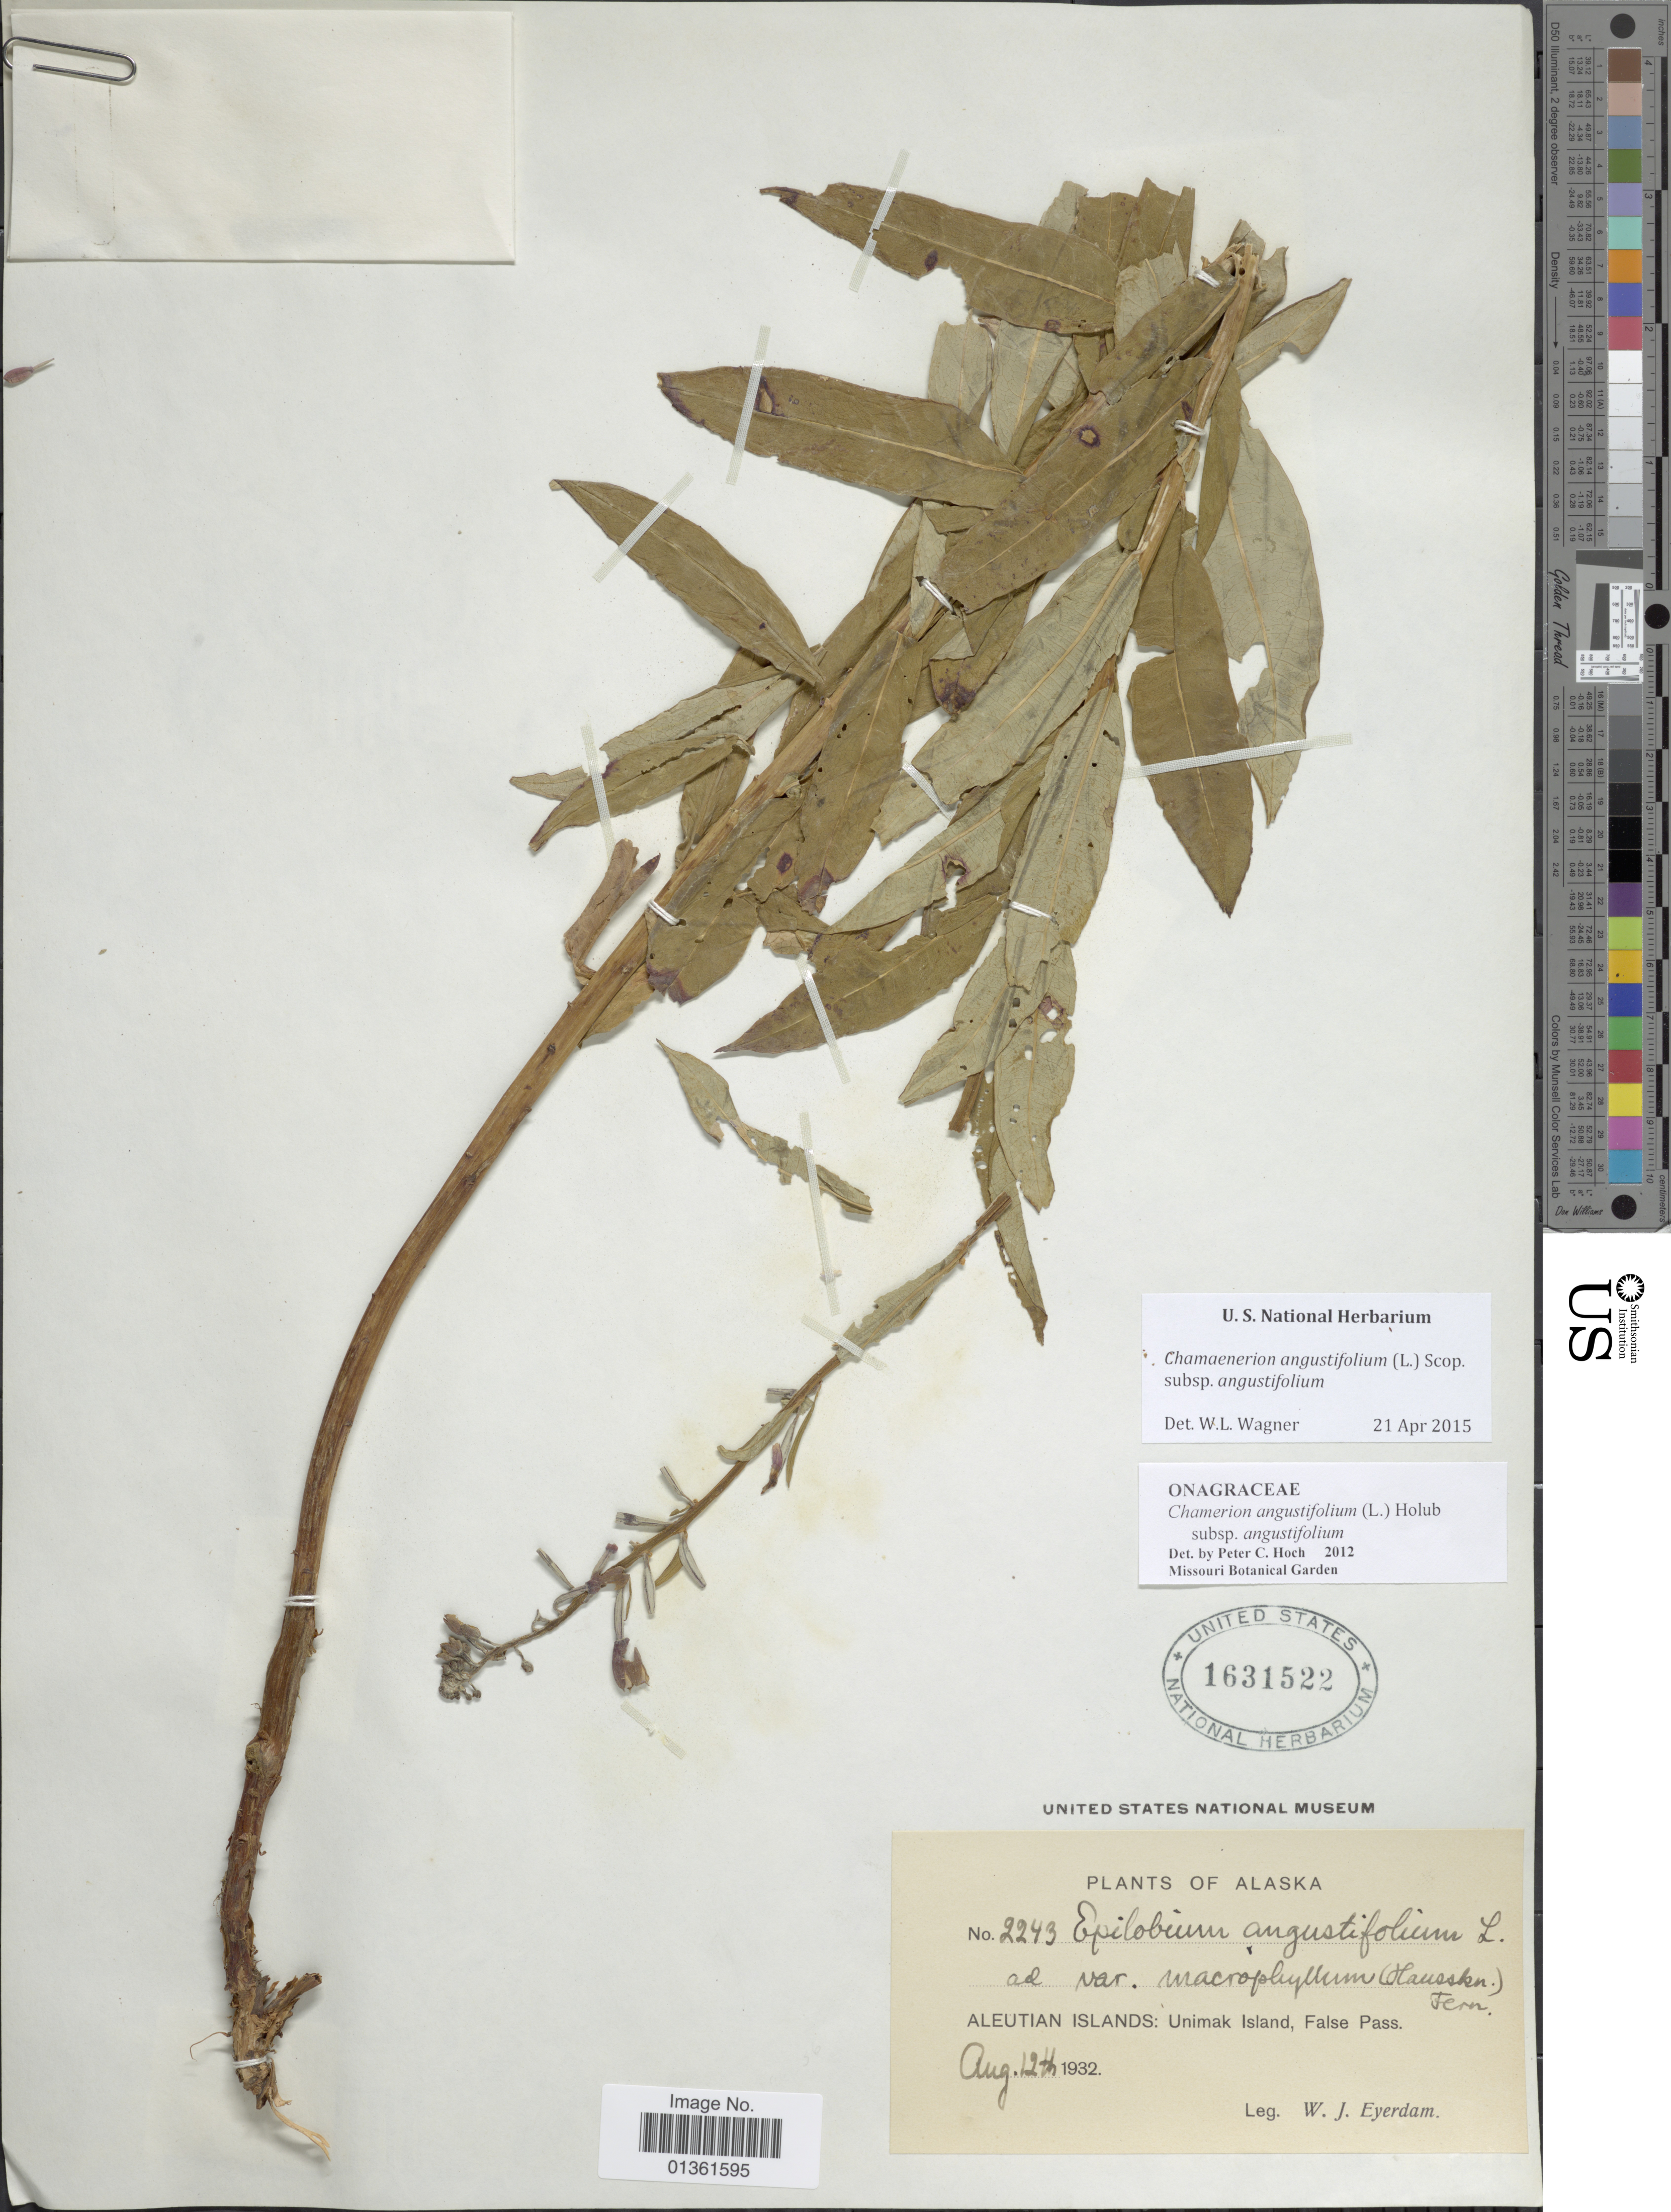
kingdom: Plantae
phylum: Tracheophyta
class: Magnoliopsida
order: Myrtales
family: Onagraceae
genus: Chamaenerion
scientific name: Chamaenerion angustifolium subsp. angustifolium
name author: (L.) Scop.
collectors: W. J. Eyerdam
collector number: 2243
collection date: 1932-08-12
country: United States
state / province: Alaska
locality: Aleutian Islands: Unimak Island, False Pass.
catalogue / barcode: US 1631522